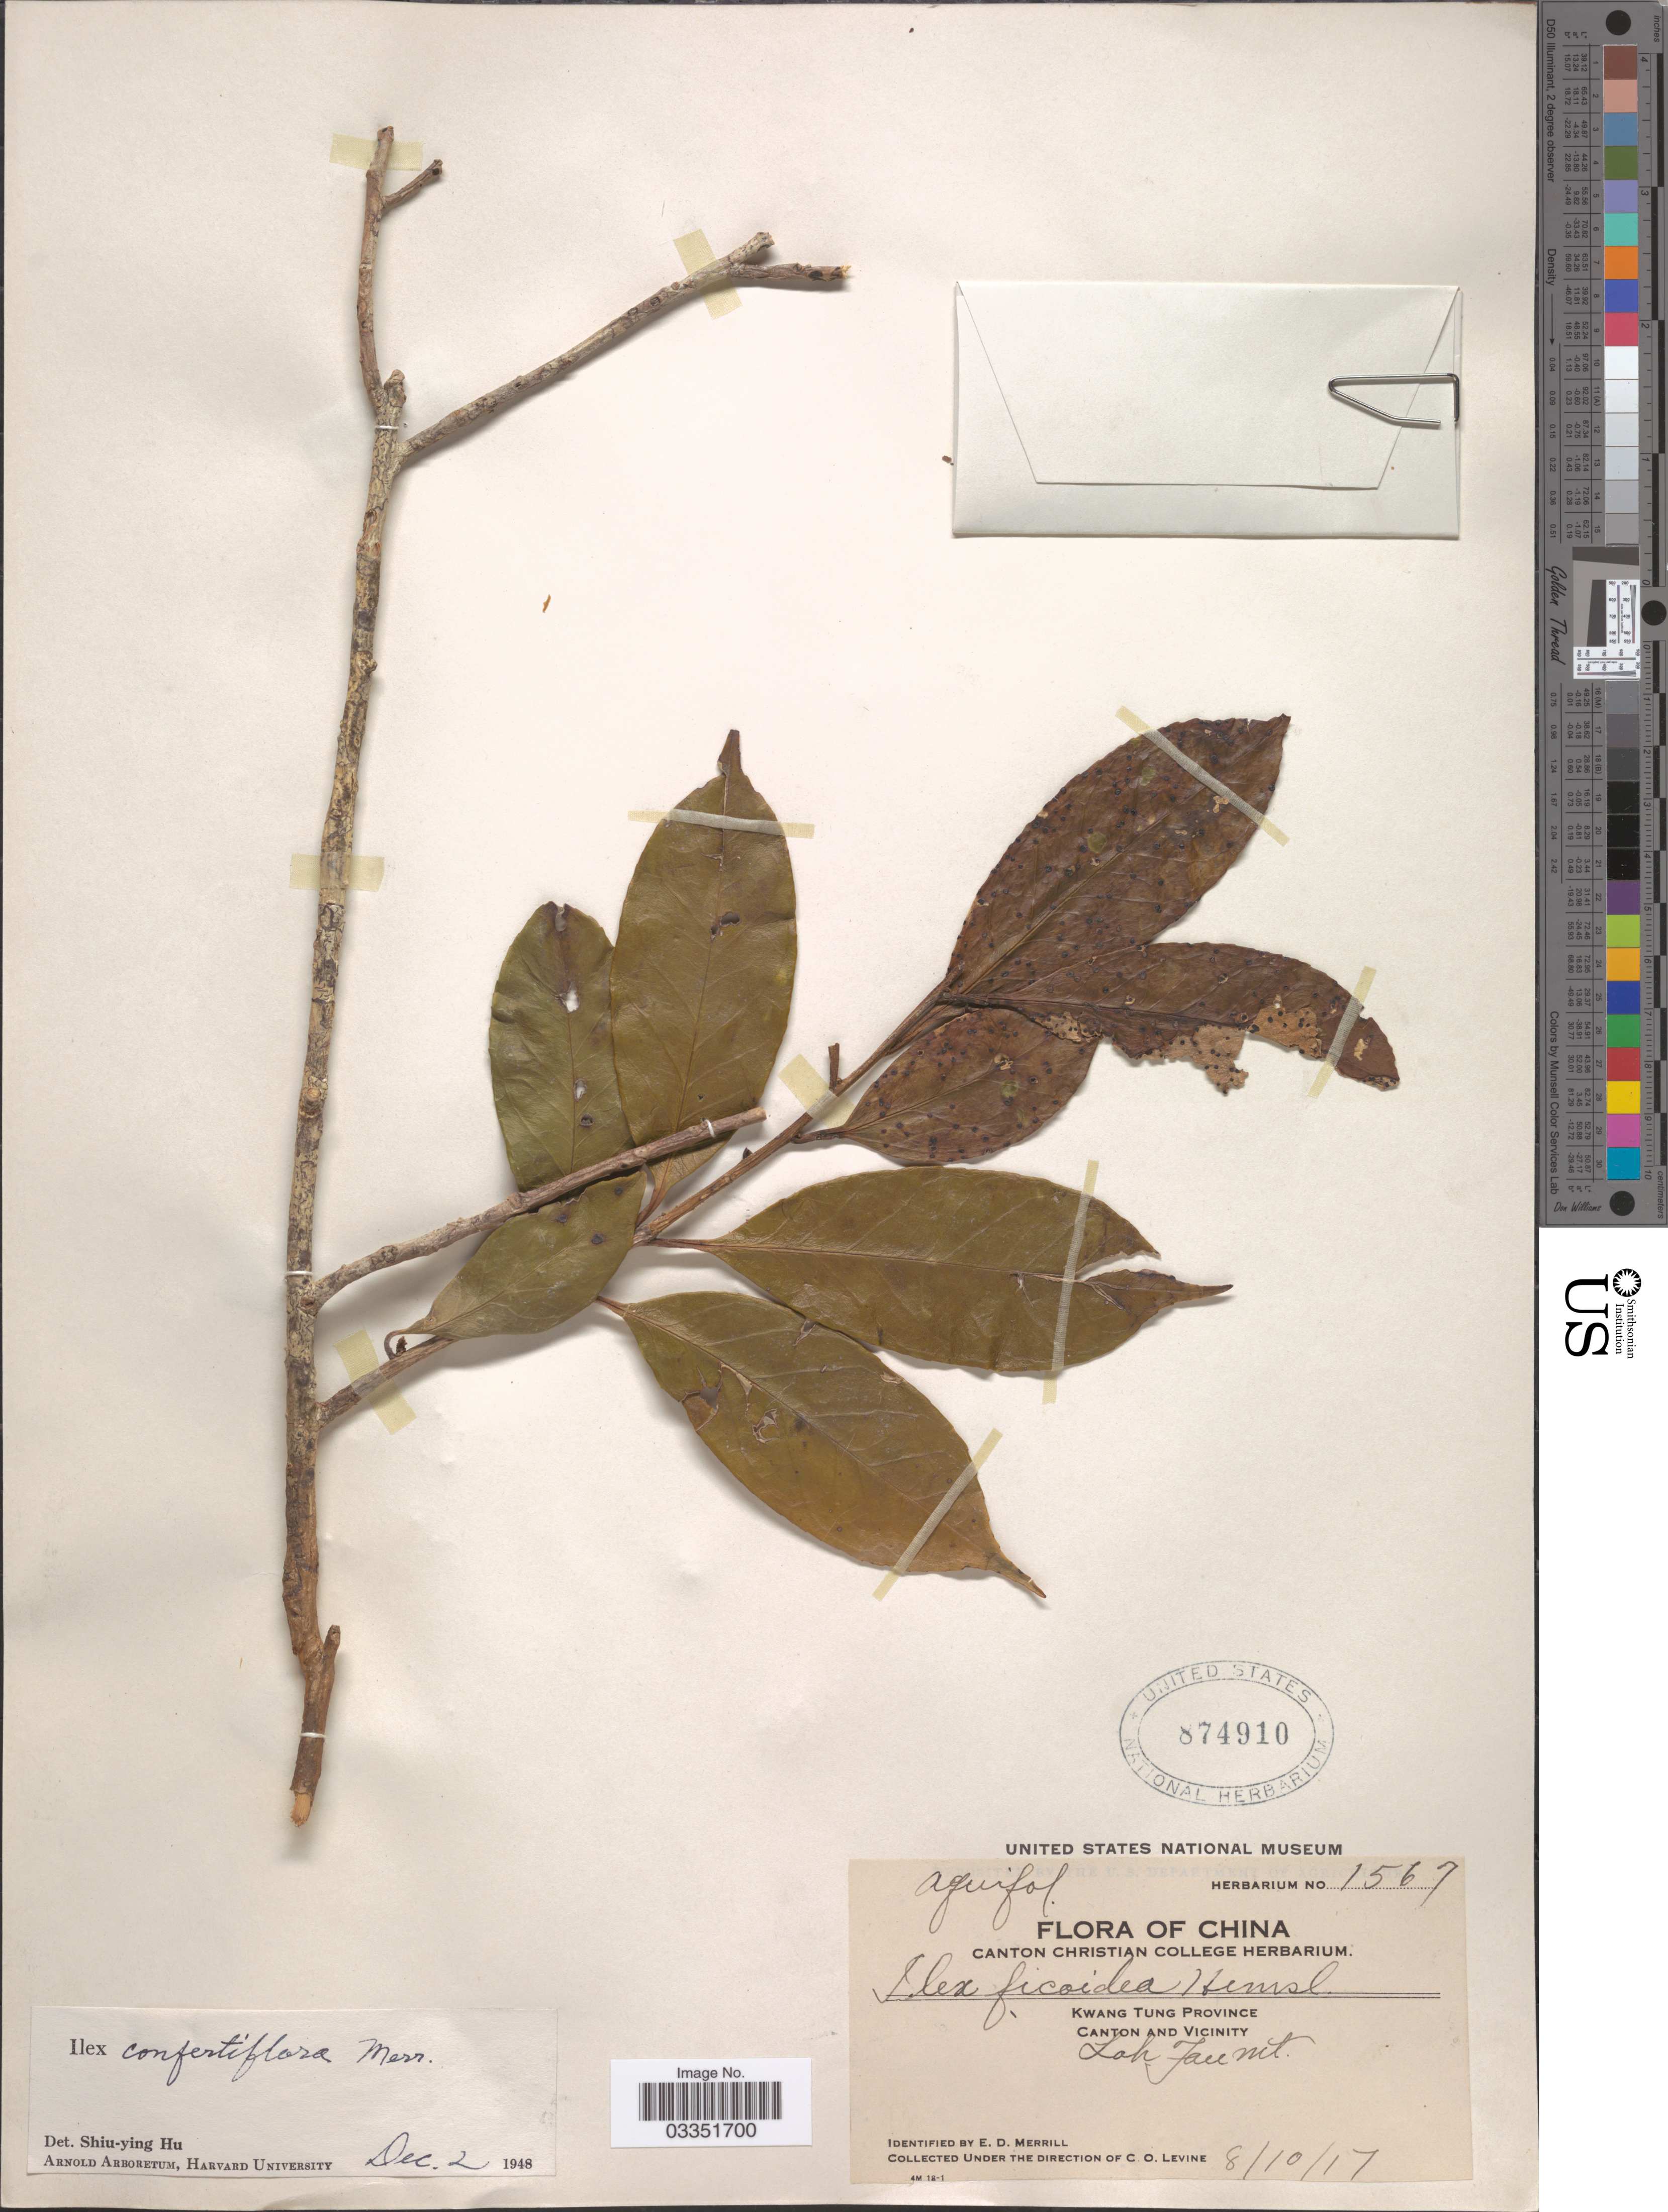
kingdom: Plantae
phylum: Tracheophyta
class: Magnoliopsida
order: Aquifoliales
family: Aquifoliaceae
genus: Ilex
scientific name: Ilex confertiflora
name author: Merr.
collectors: C. O. Levine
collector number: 1567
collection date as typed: Transcribed d/m/y: 8/10/17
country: China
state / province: Guangdong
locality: Kwang Tung Province. Canton and vicinity. Loh Fau [interpreted] Mt.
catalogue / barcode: US 874910